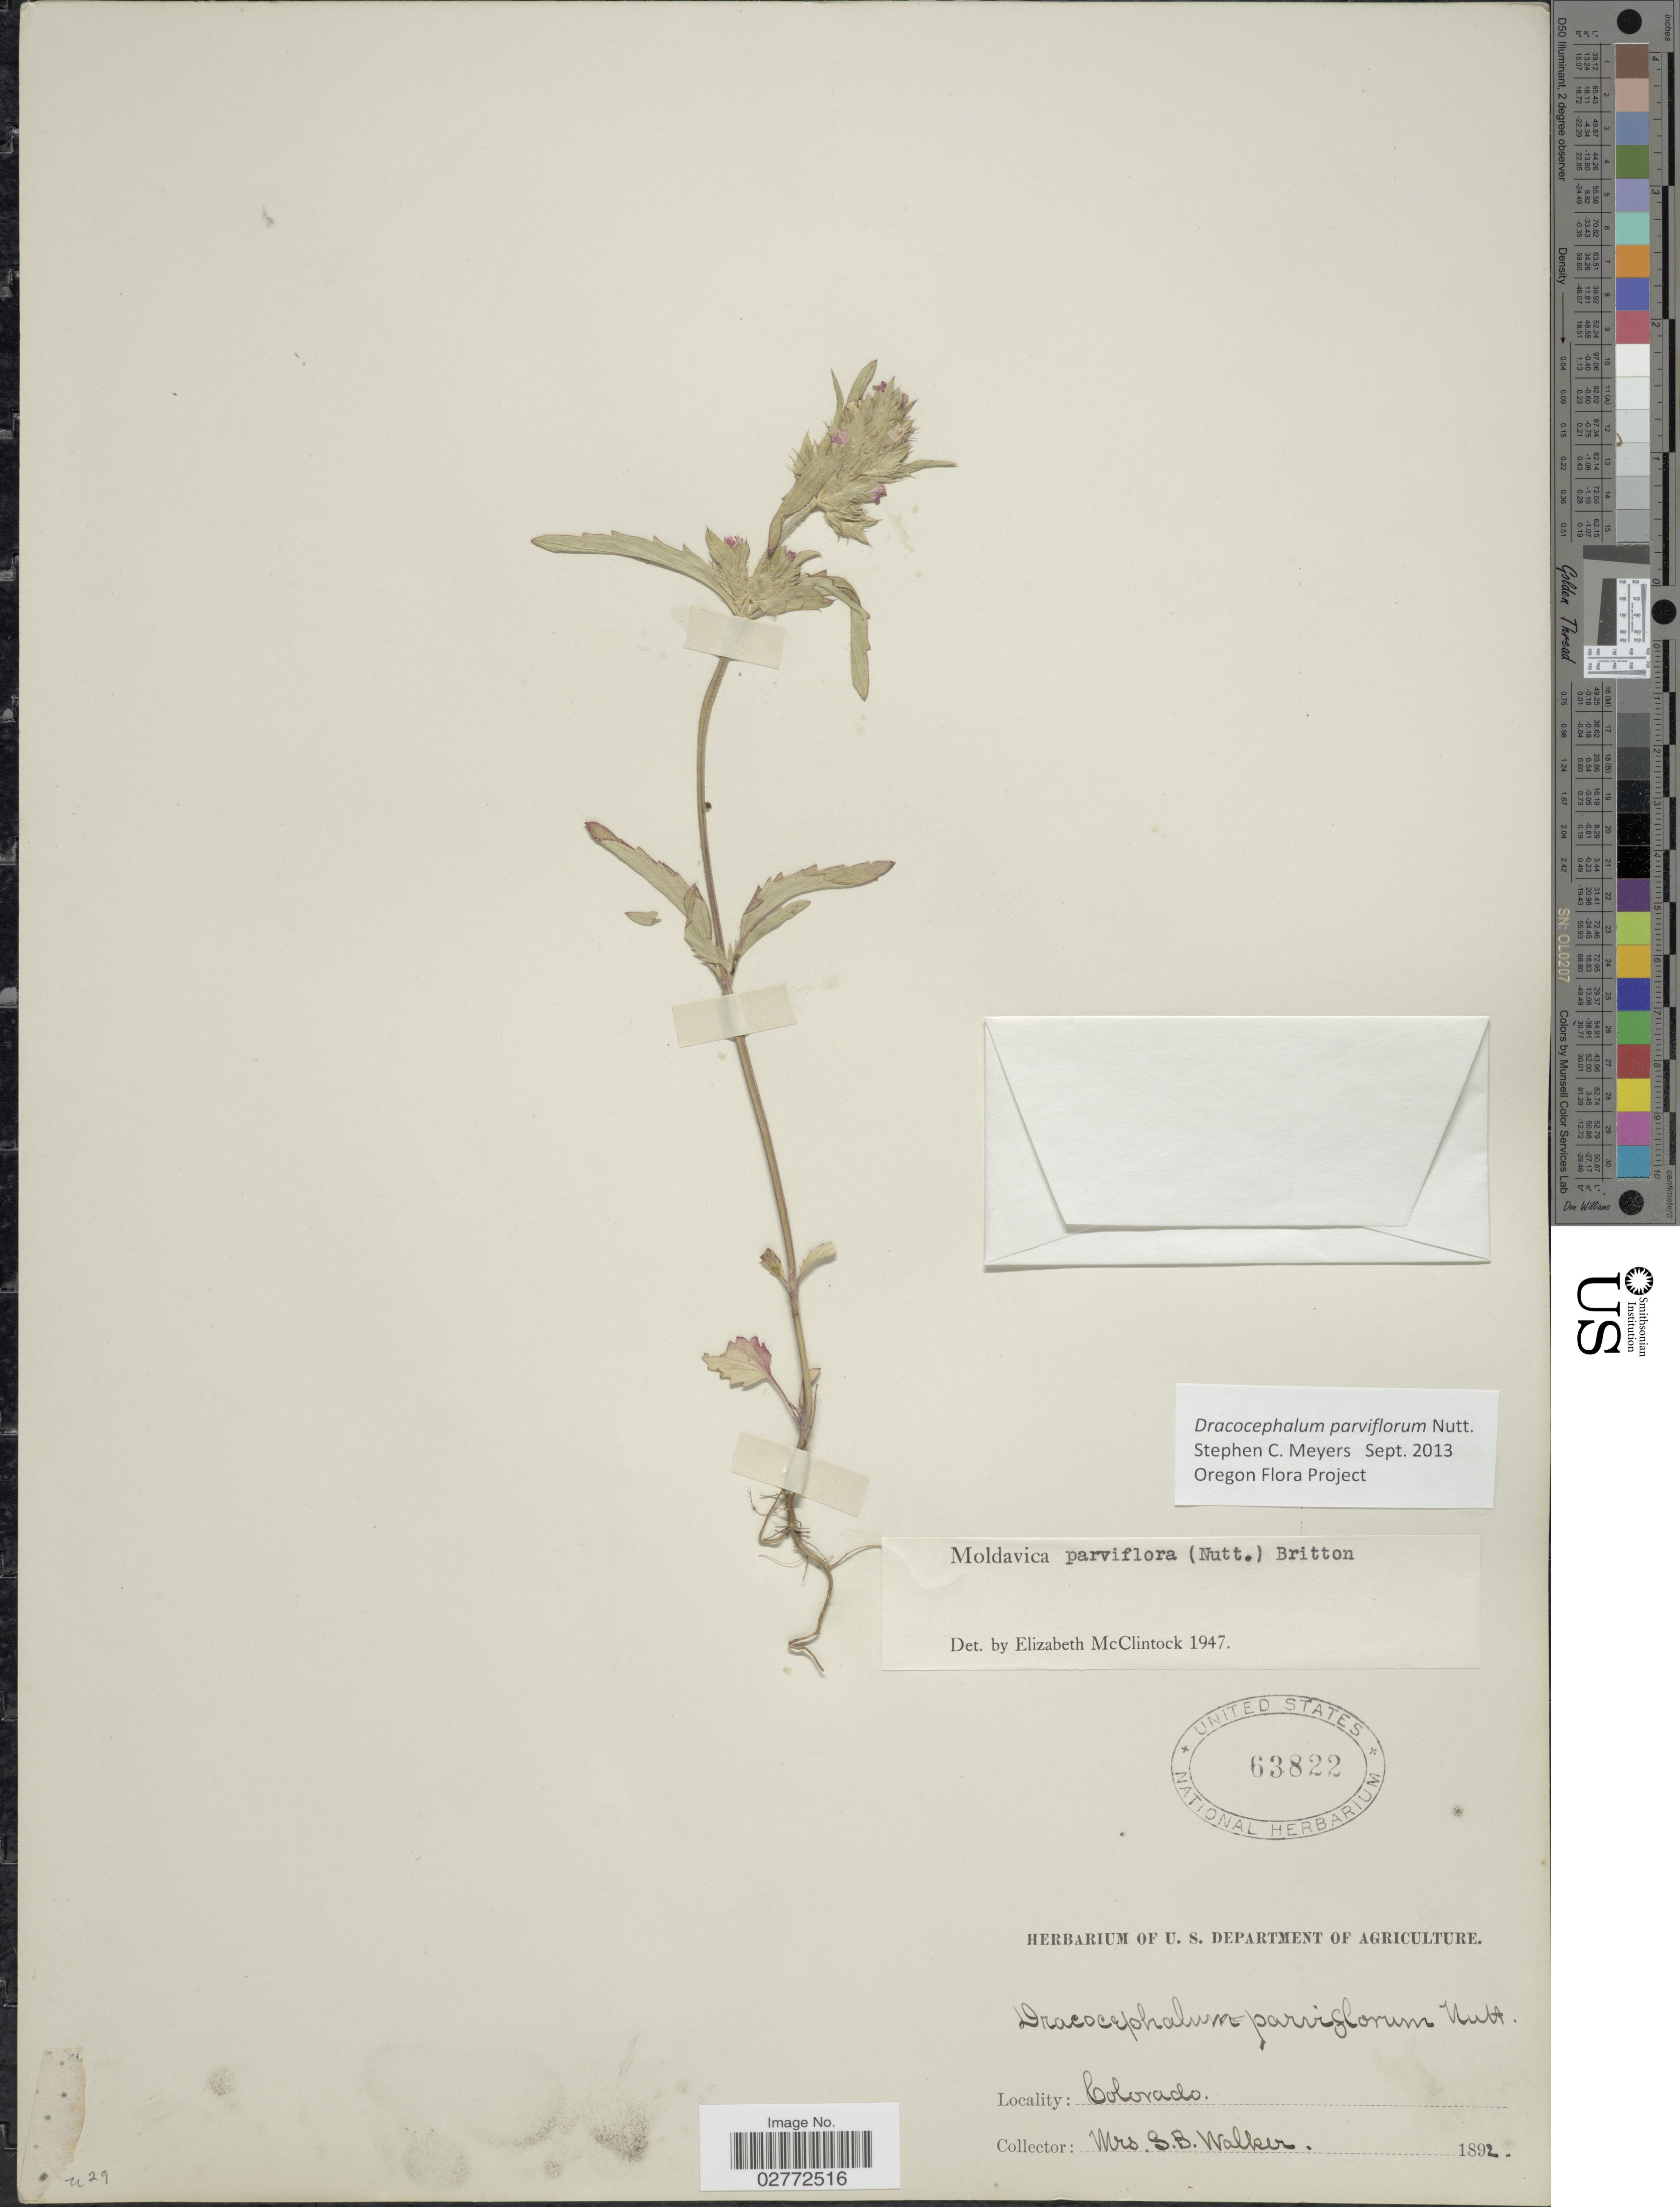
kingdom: Plantae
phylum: Tracheophyta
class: Magnoliopsida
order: Lamiales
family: Lamiaceae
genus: Dracocephalum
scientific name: Dracocephalum parviflorum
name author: Nutt.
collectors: S. Walker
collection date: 1892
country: United States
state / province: Colorado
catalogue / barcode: US 63822